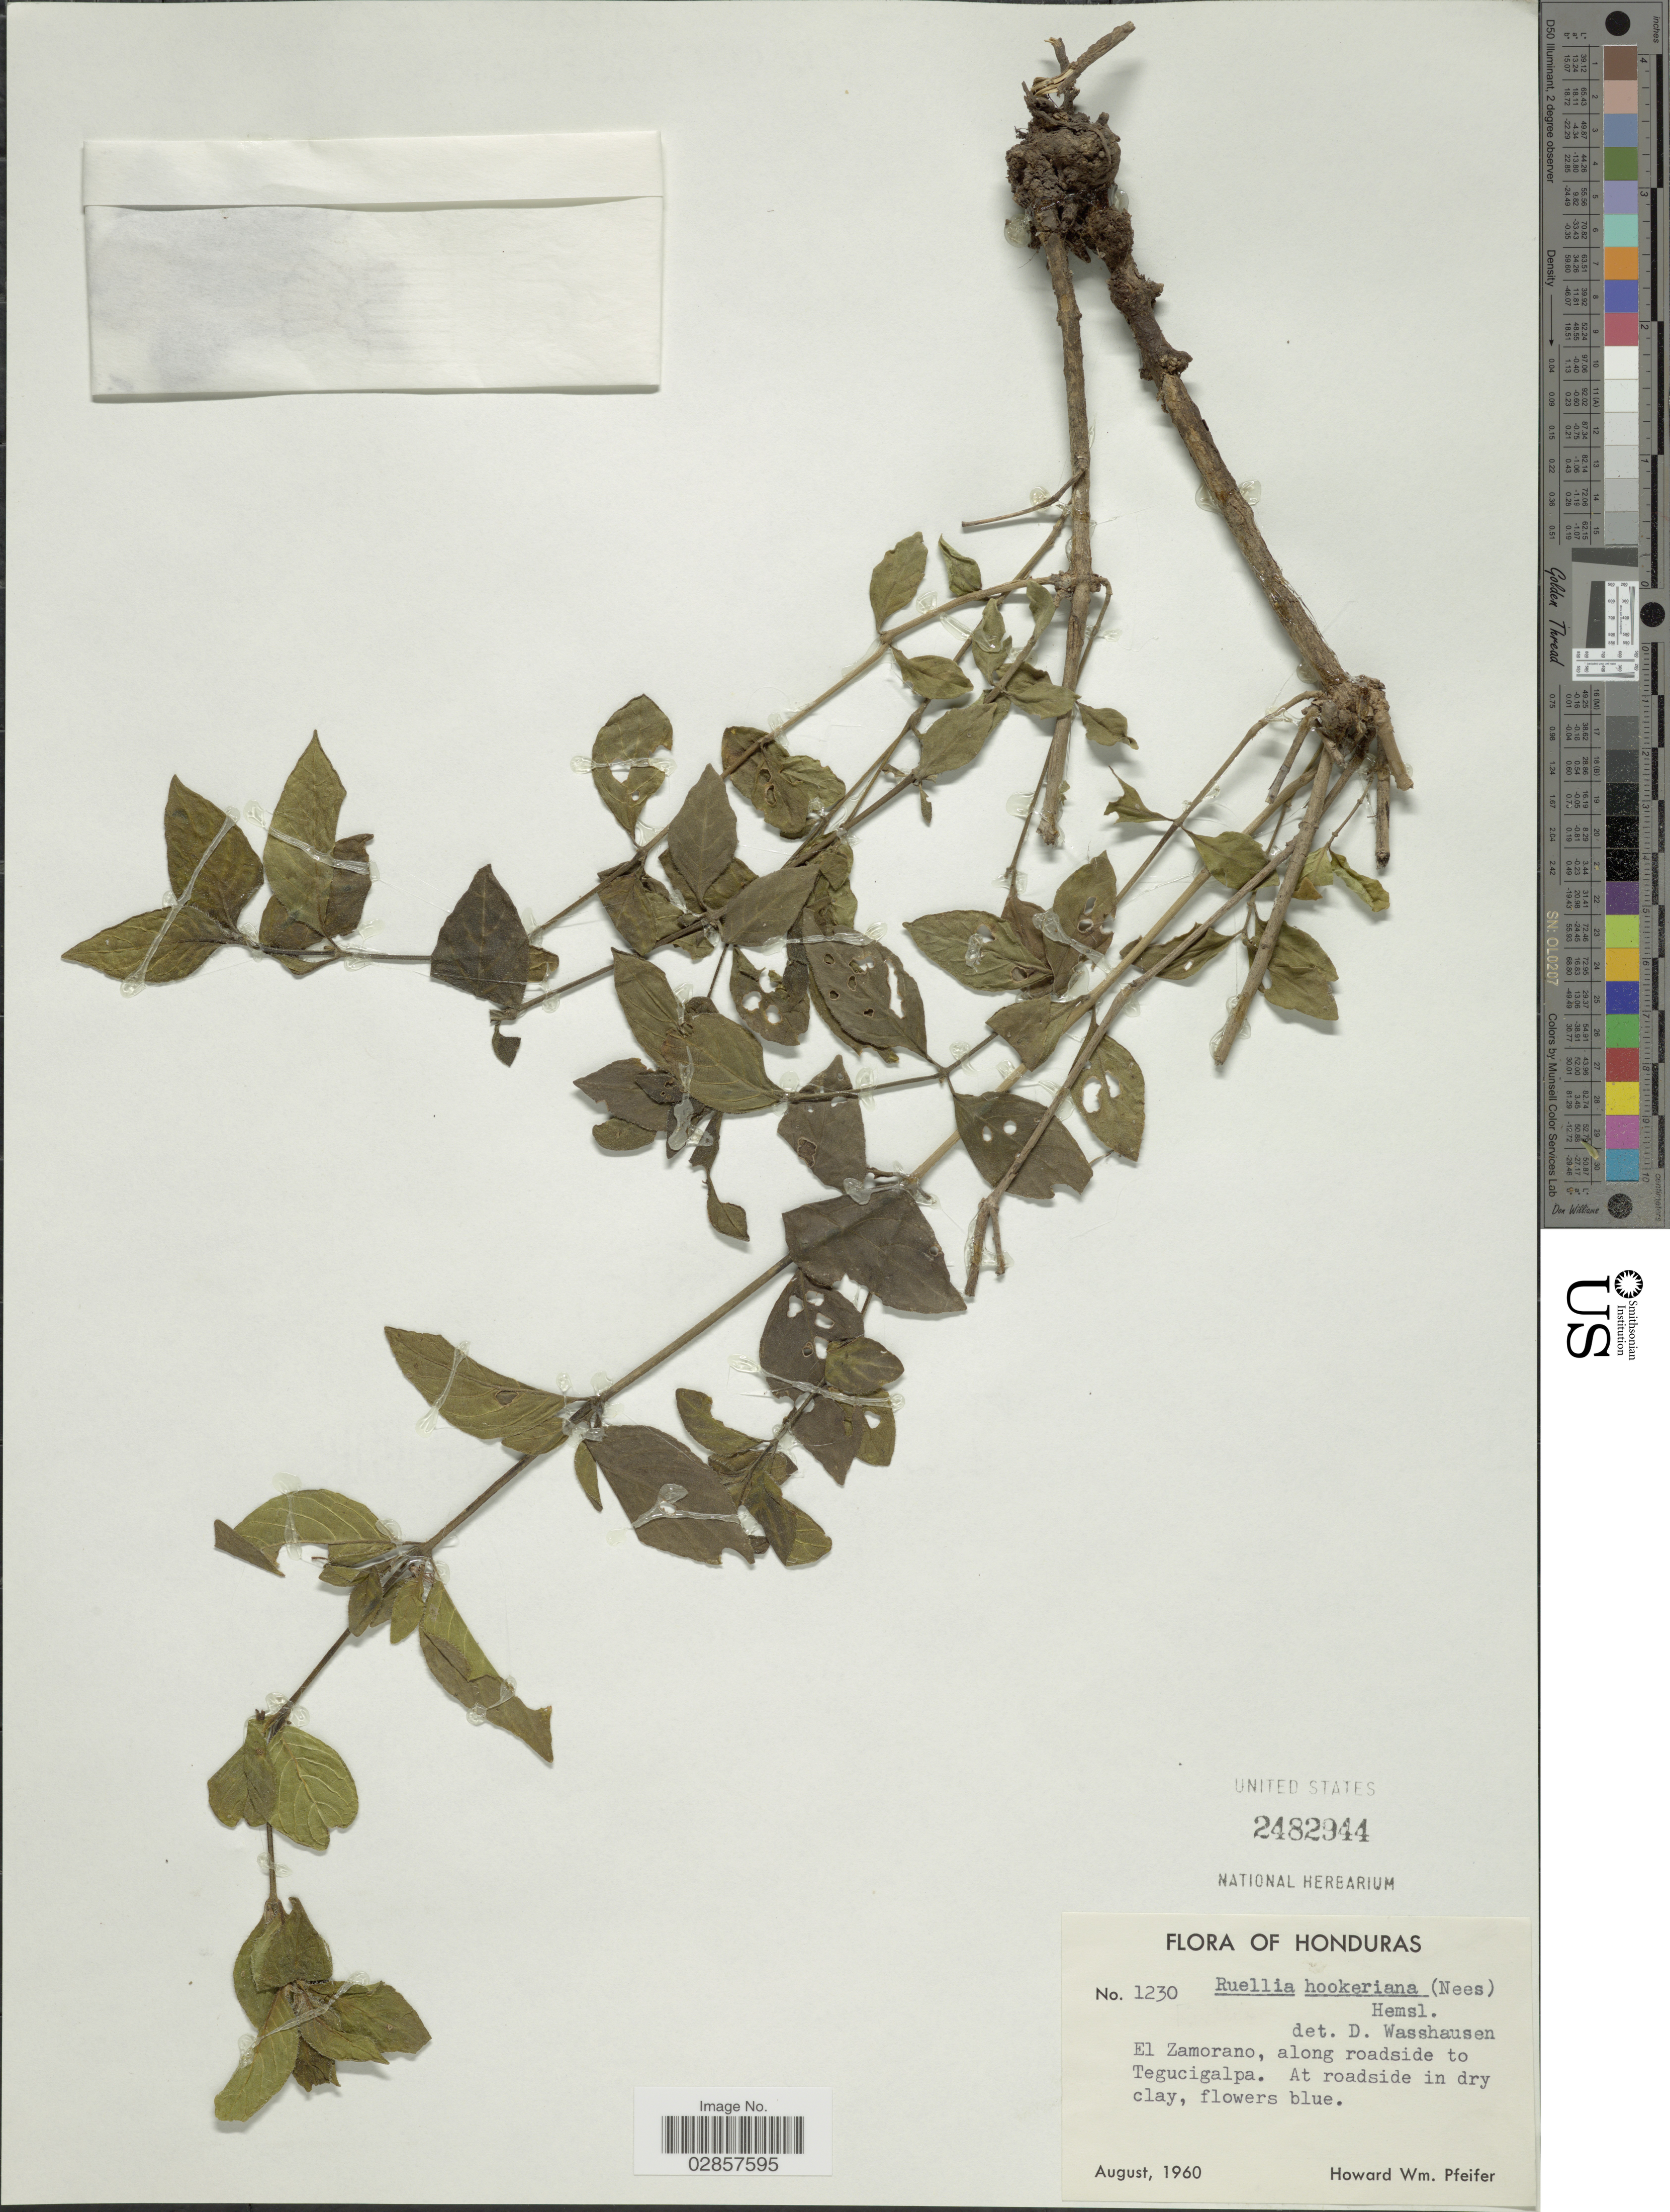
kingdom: Plantae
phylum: Tracheophyta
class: Magnoliopsida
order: Lamiales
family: Acanthaceae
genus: Ruellia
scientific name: Ruellia hookeriana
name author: (Nees) Hemsl.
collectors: H. W. Pfeifer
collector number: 1230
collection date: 1960-08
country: Honduras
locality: El Zamorano, along roadside to Tegucigalpa.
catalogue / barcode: US 2482944